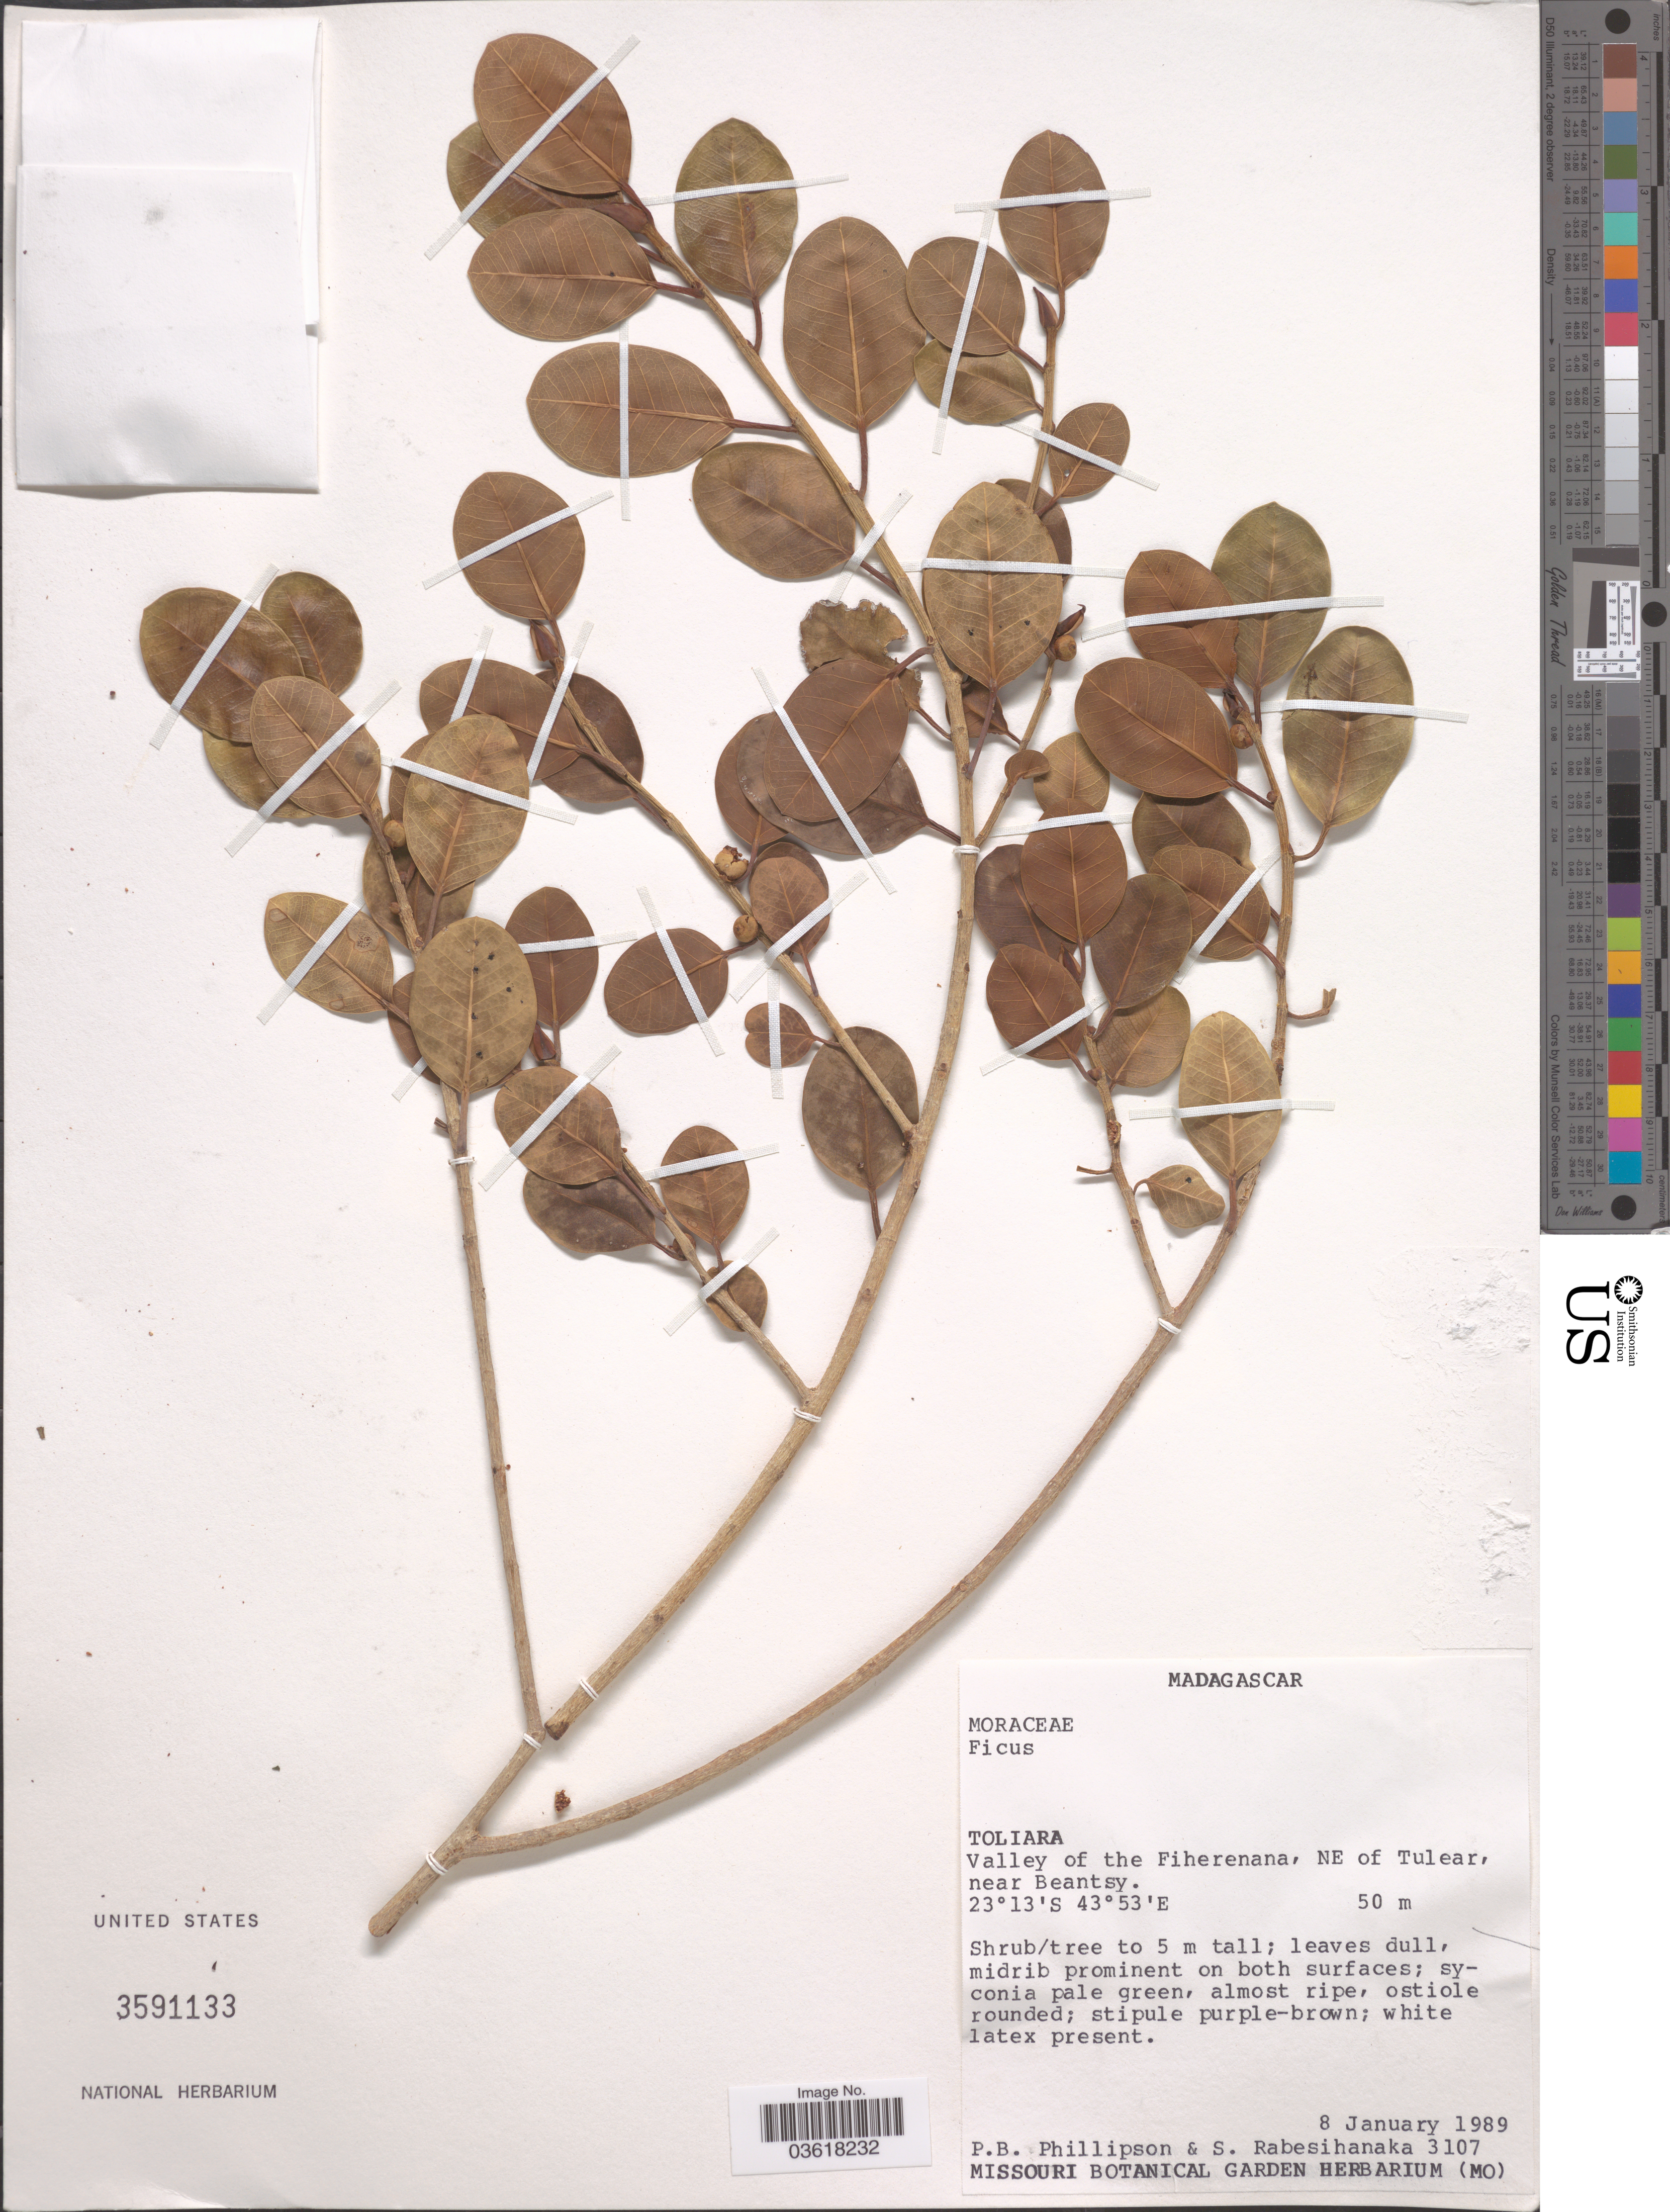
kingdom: Plantae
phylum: Tracheophyta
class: Magnoliopsida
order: Rosales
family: Moraceae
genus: Ficus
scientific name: Ficus sp.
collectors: P. B. Phillipson & S. Rabesihanaka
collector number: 3107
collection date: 1989-01-08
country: Madagascar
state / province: Atsimo-Andrefana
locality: Valley of the Fiherenana, NE of Tulear, near Beantsy.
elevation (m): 50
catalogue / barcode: US 3591133